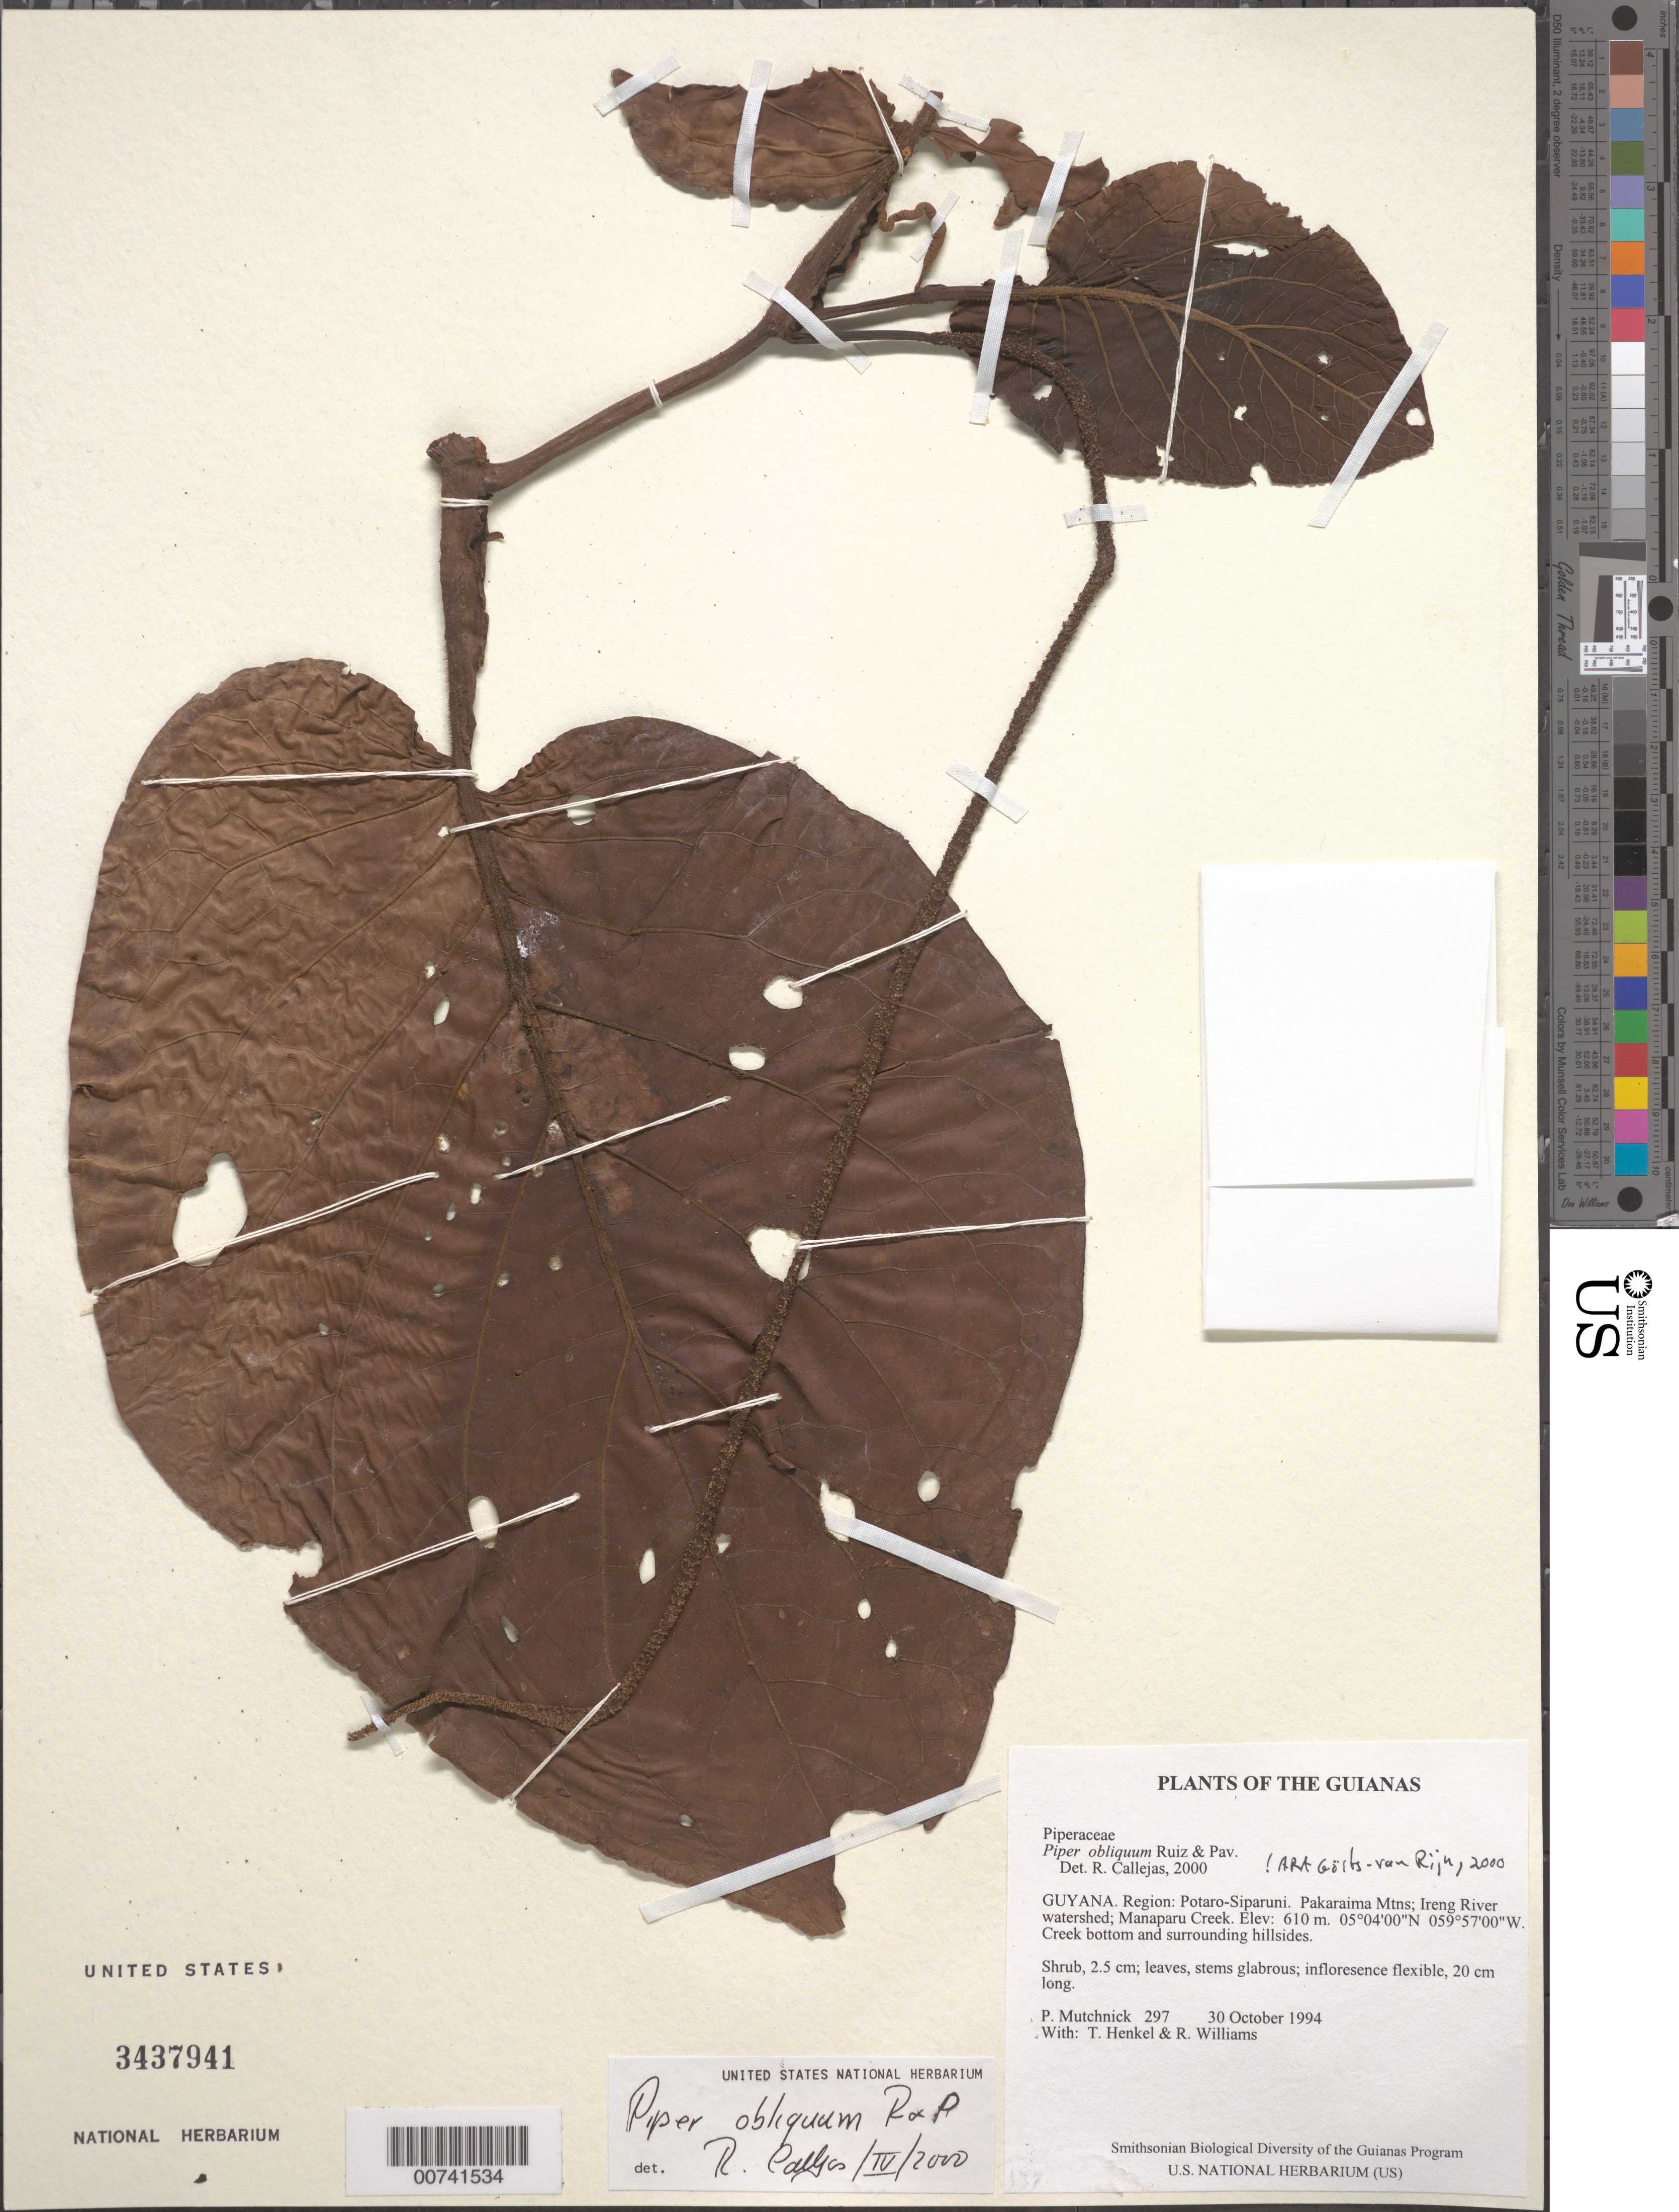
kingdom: Plantae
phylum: Tracheophyta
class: Magnoliopsida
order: Piperales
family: Piperaceae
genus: Piper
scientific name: Piper obliquum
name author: Ruiz & Pav.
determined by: Görts-van Rijn, A. R. A.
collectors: P. Mutchnick, T. Henkel & R. Williams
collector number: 297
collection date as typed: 30 October 1994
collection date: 1994-10-30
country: Guyana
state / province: Potaro-Siparuni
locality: Pakaraima Mtns; Ireng River watershed; Manaparu Creek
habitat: Creek bottom and surrounding hillsides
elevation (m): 610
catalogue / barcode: US 3437941